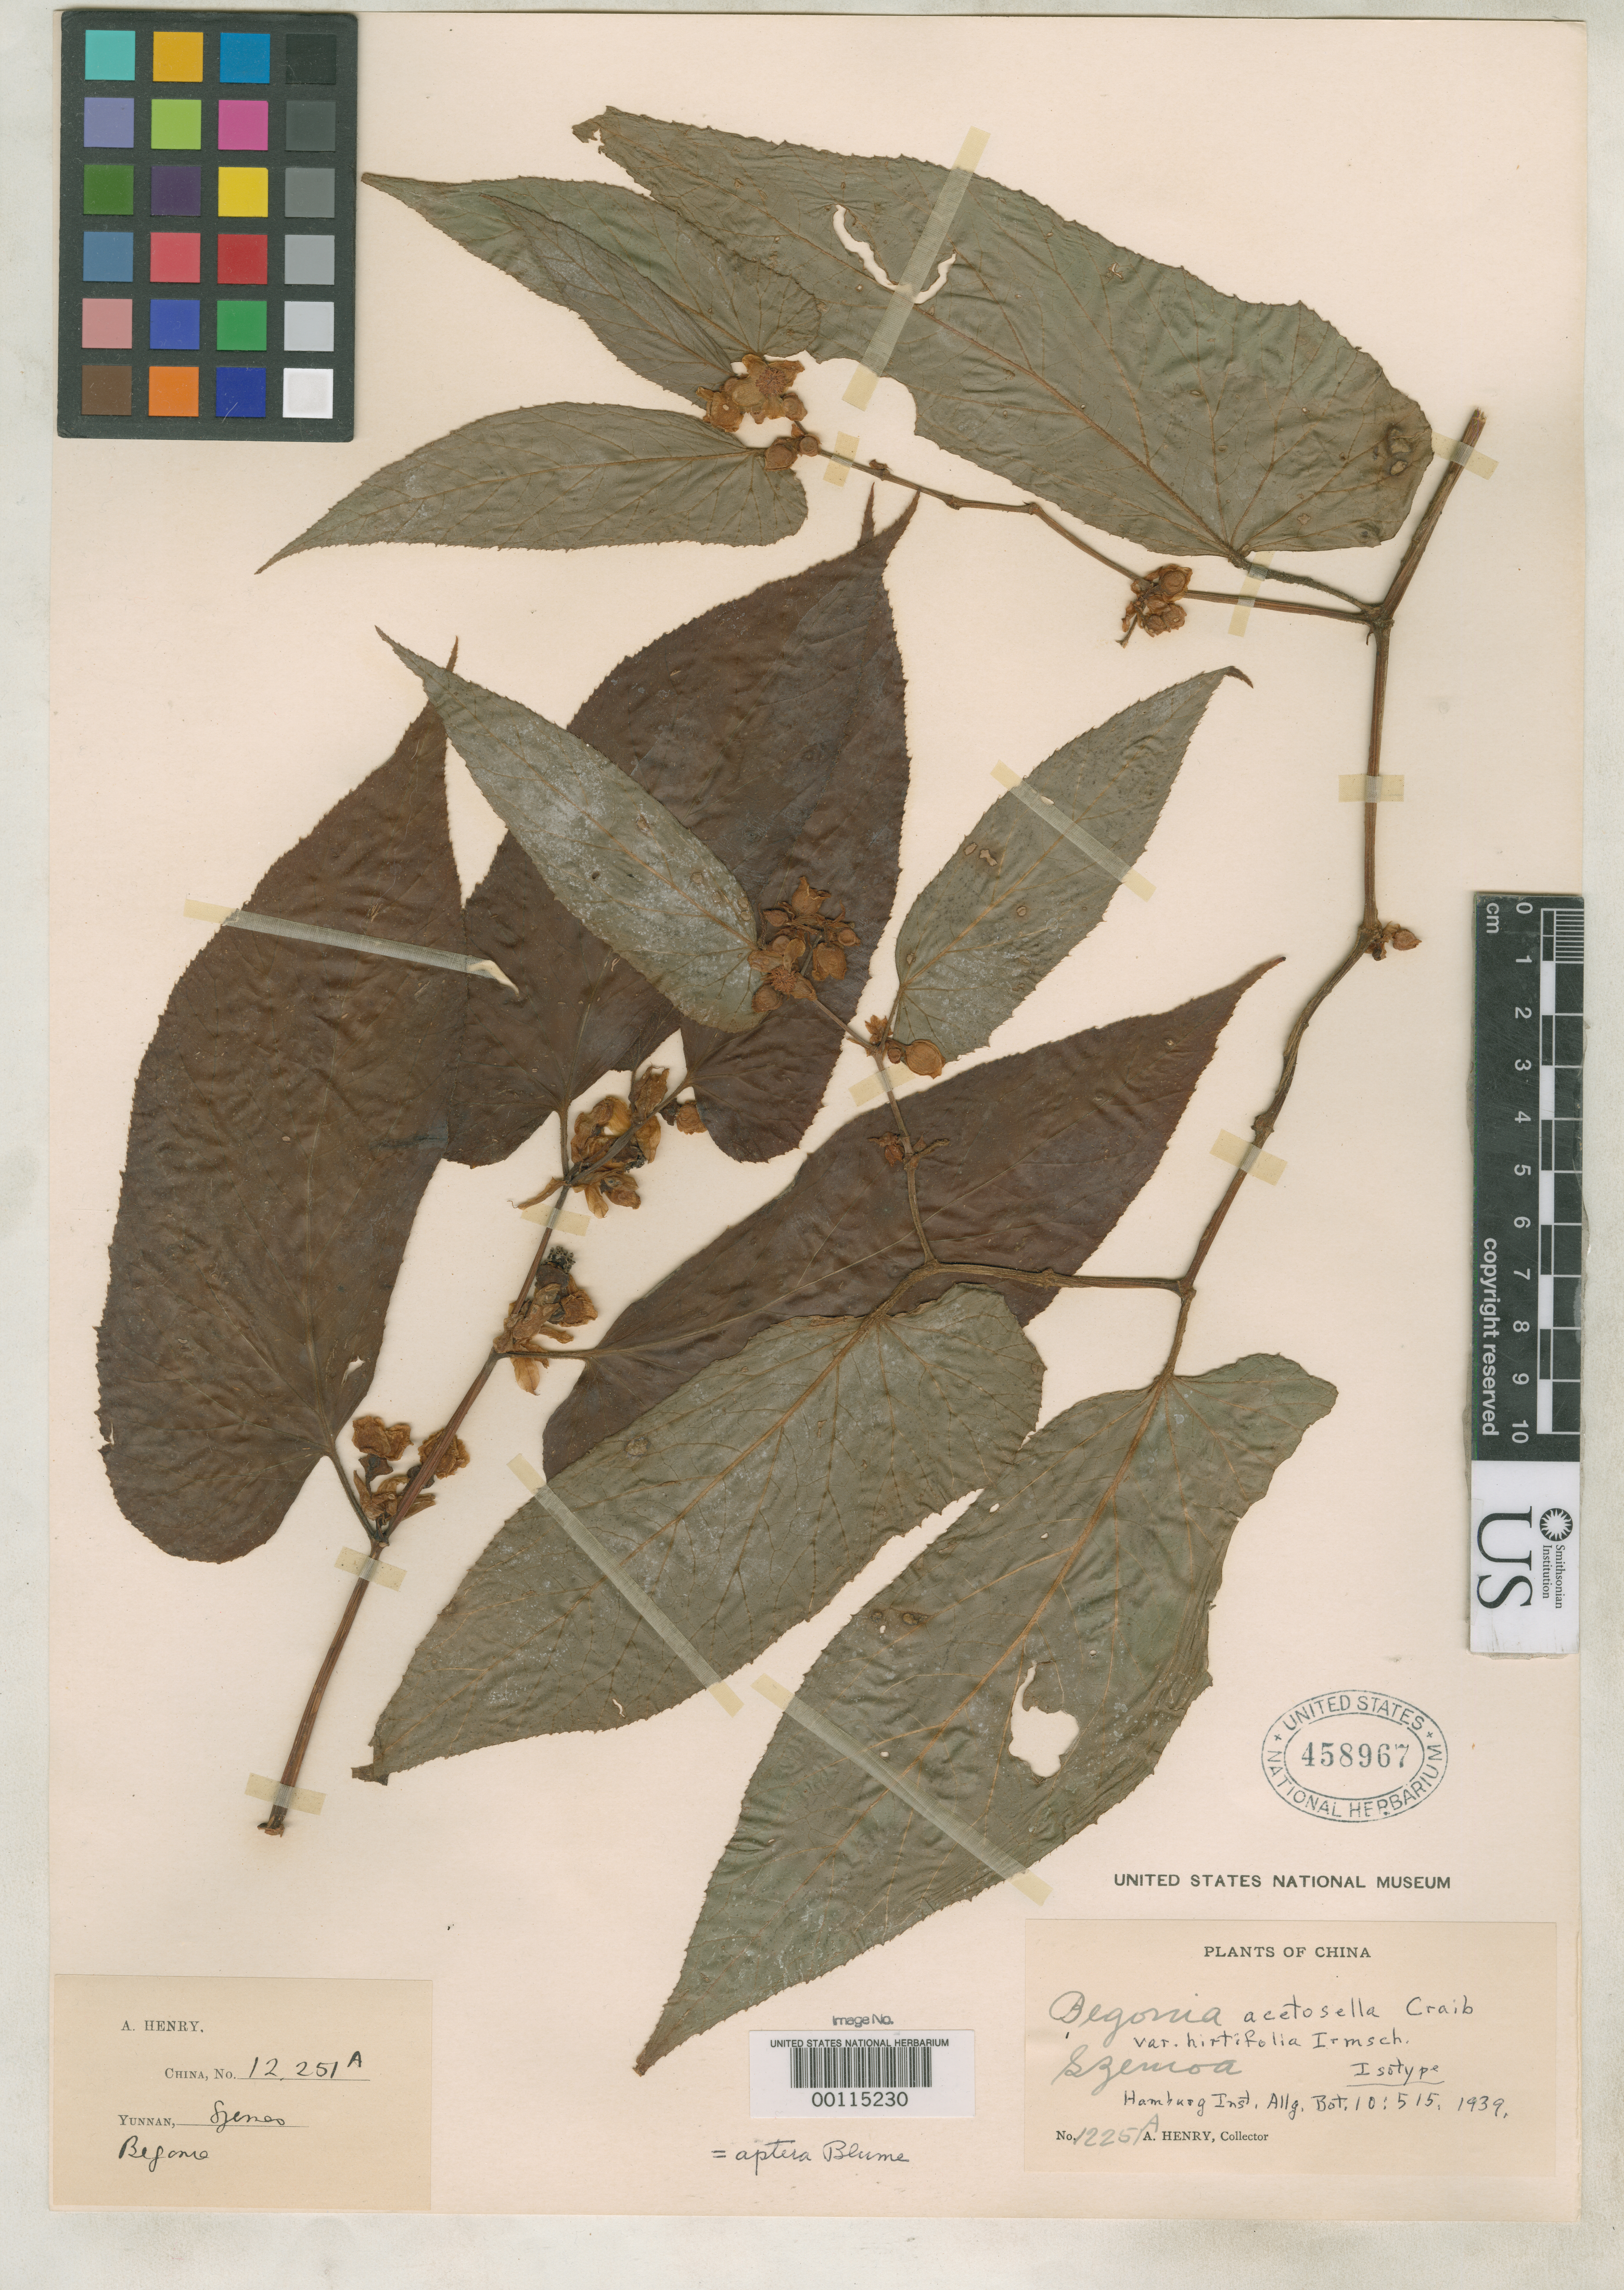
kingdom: Plantae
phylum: Tracheophyta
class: Magnoliopsida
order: Cucurbitales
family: Begoniaceae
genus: Begonia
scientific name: Begonia acetosella var. hirtifolia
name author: Irmsch.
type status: Isotype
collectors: A. Henry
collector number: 12251 A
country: China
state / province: Yunnan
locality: Szemao; alt. 4500 ft.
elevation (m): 1372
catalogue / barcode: US 458967